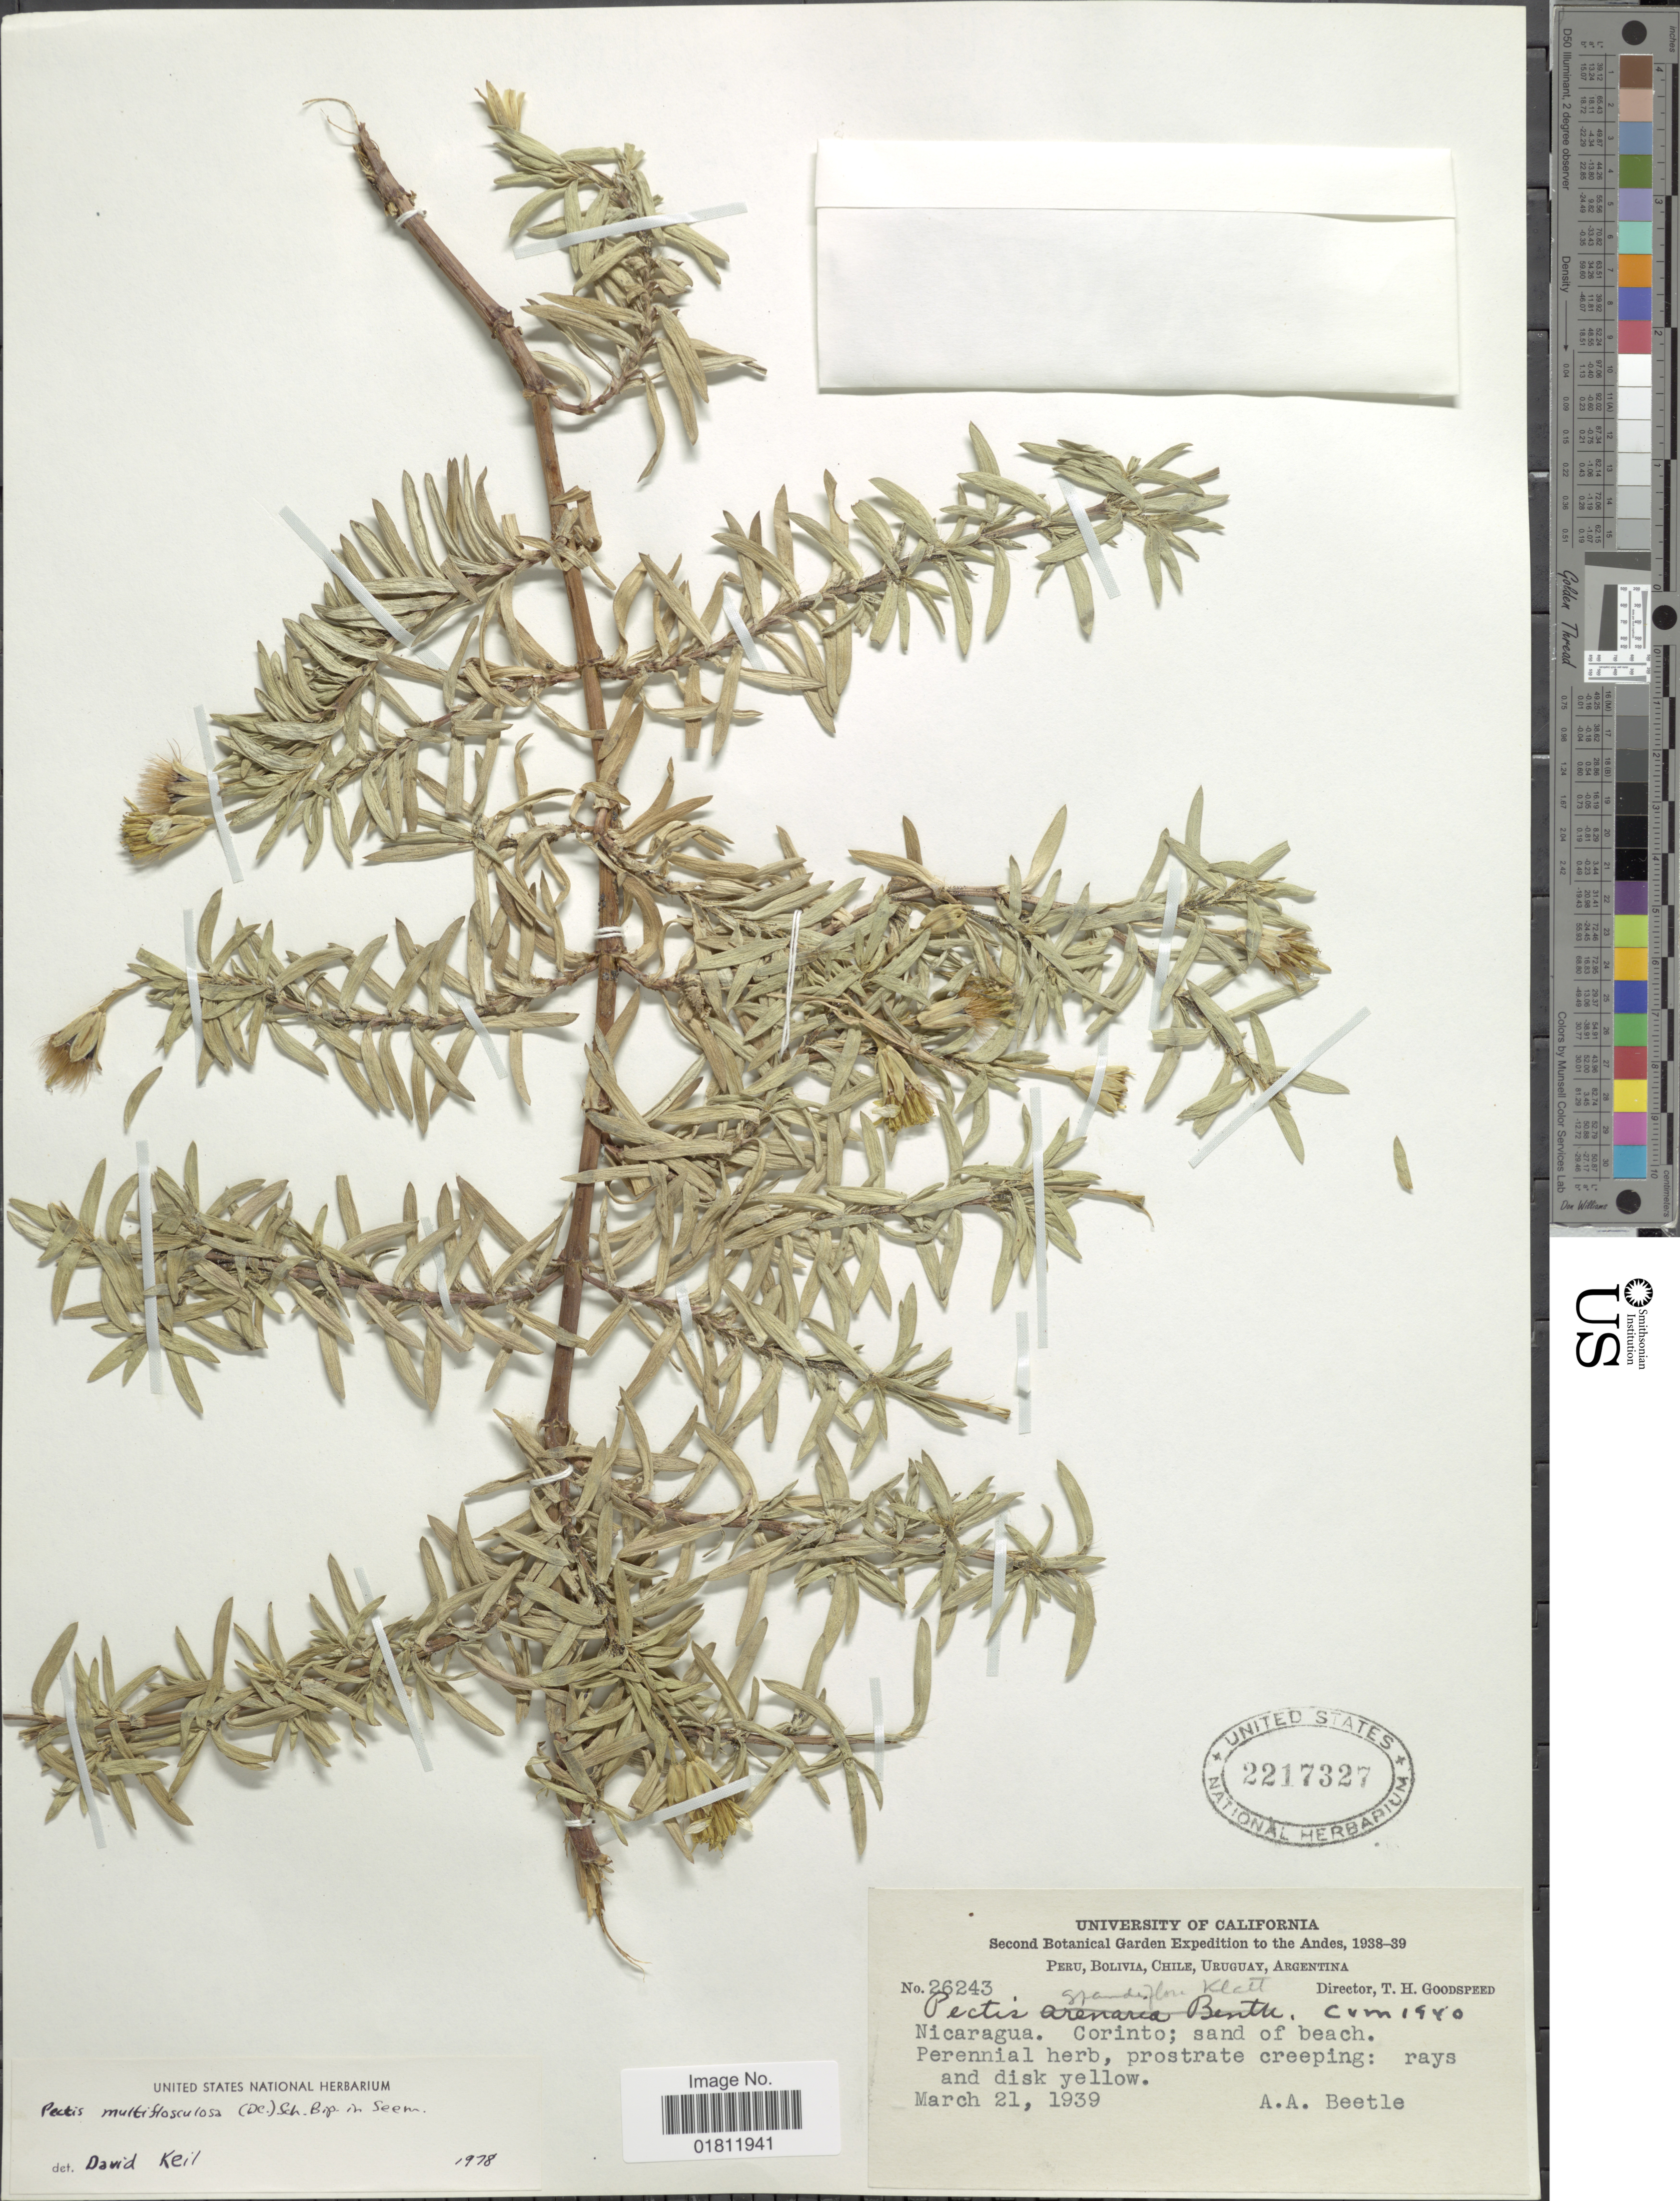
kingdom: Plantae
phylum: Tracheophyta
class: Magnoliopsida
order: Asterales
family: Asteraceae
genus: Pectis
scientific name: Pectis multiflosculosa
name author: (DC.) Sch. Bip.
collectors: A. A. Beetle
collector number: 26243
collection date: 1939-03-21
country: Nicaragua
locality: Nicaragua. Corinto.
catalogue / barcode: US 2217327